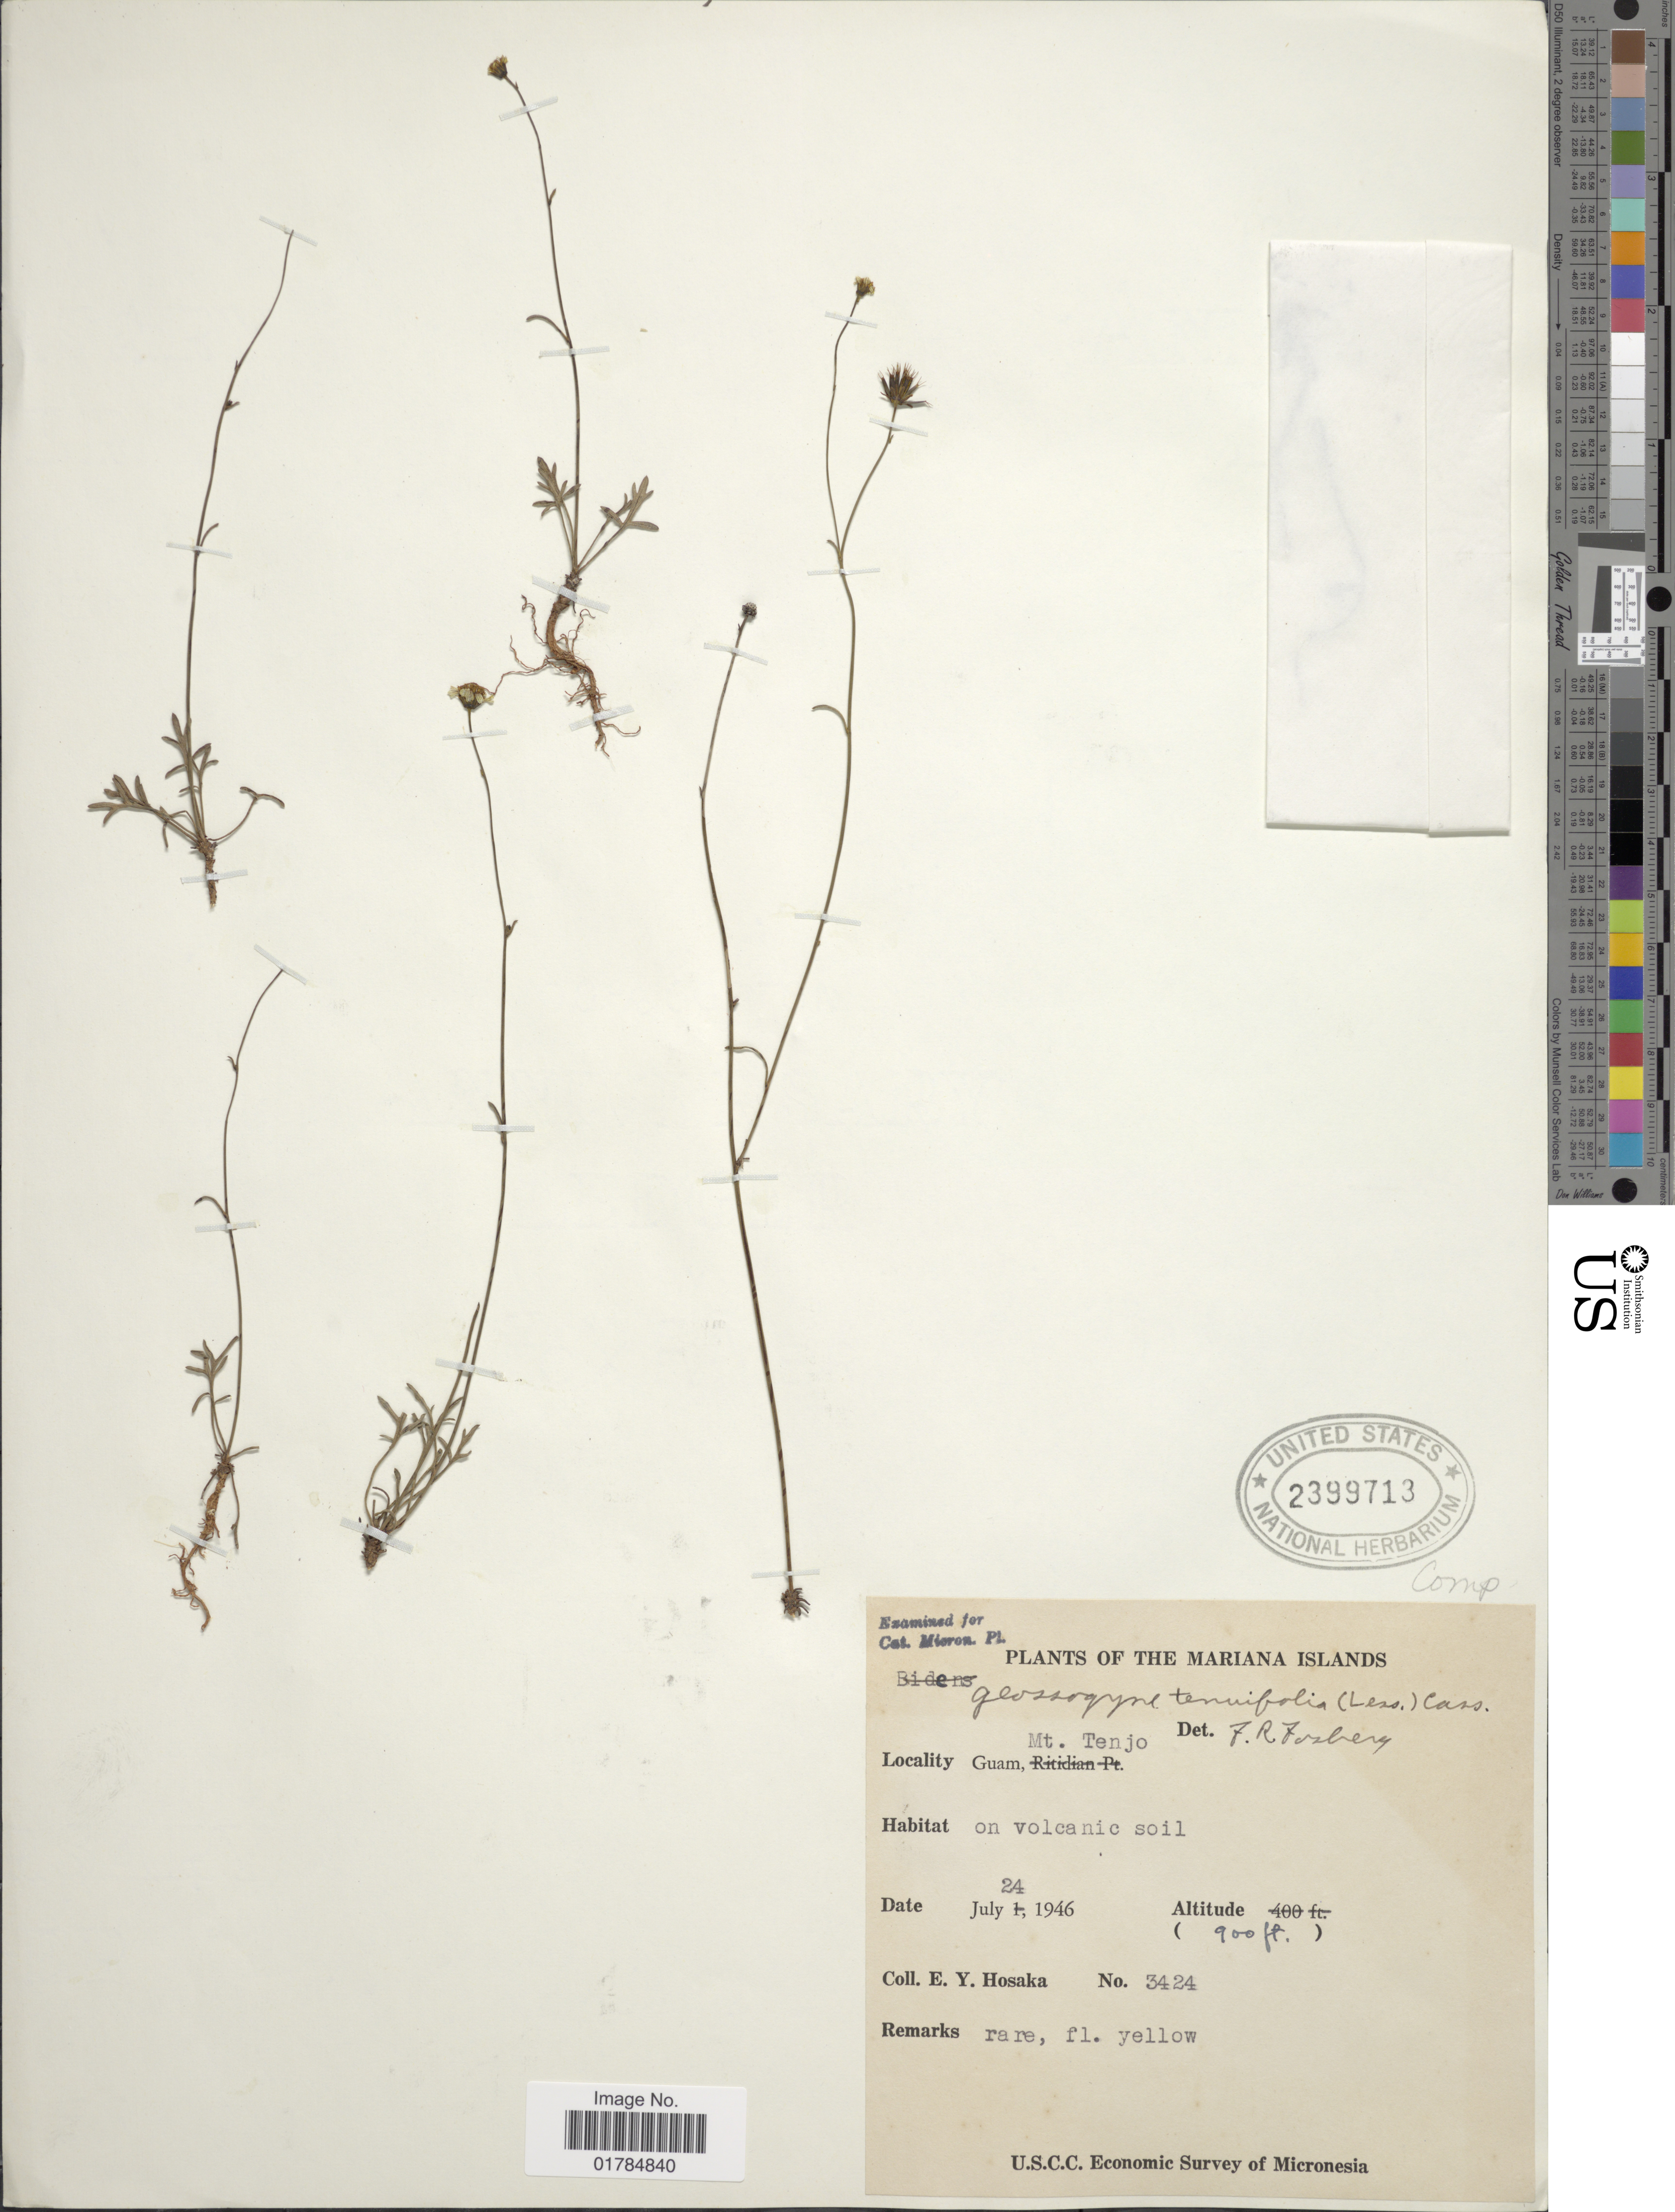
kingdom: Plantae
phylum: Tracheophyta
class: Magnoliopsida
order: Asterales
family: Asteraceae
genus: Glossogyne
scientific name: Glossogyne tenuifolia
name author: (Labill.)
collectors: E. Y. Hosaka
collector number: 3424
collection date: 1946-07-24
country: Guam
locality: Mt. Tenjo, Mariana Islands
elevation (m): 274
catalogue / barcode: US 2399713